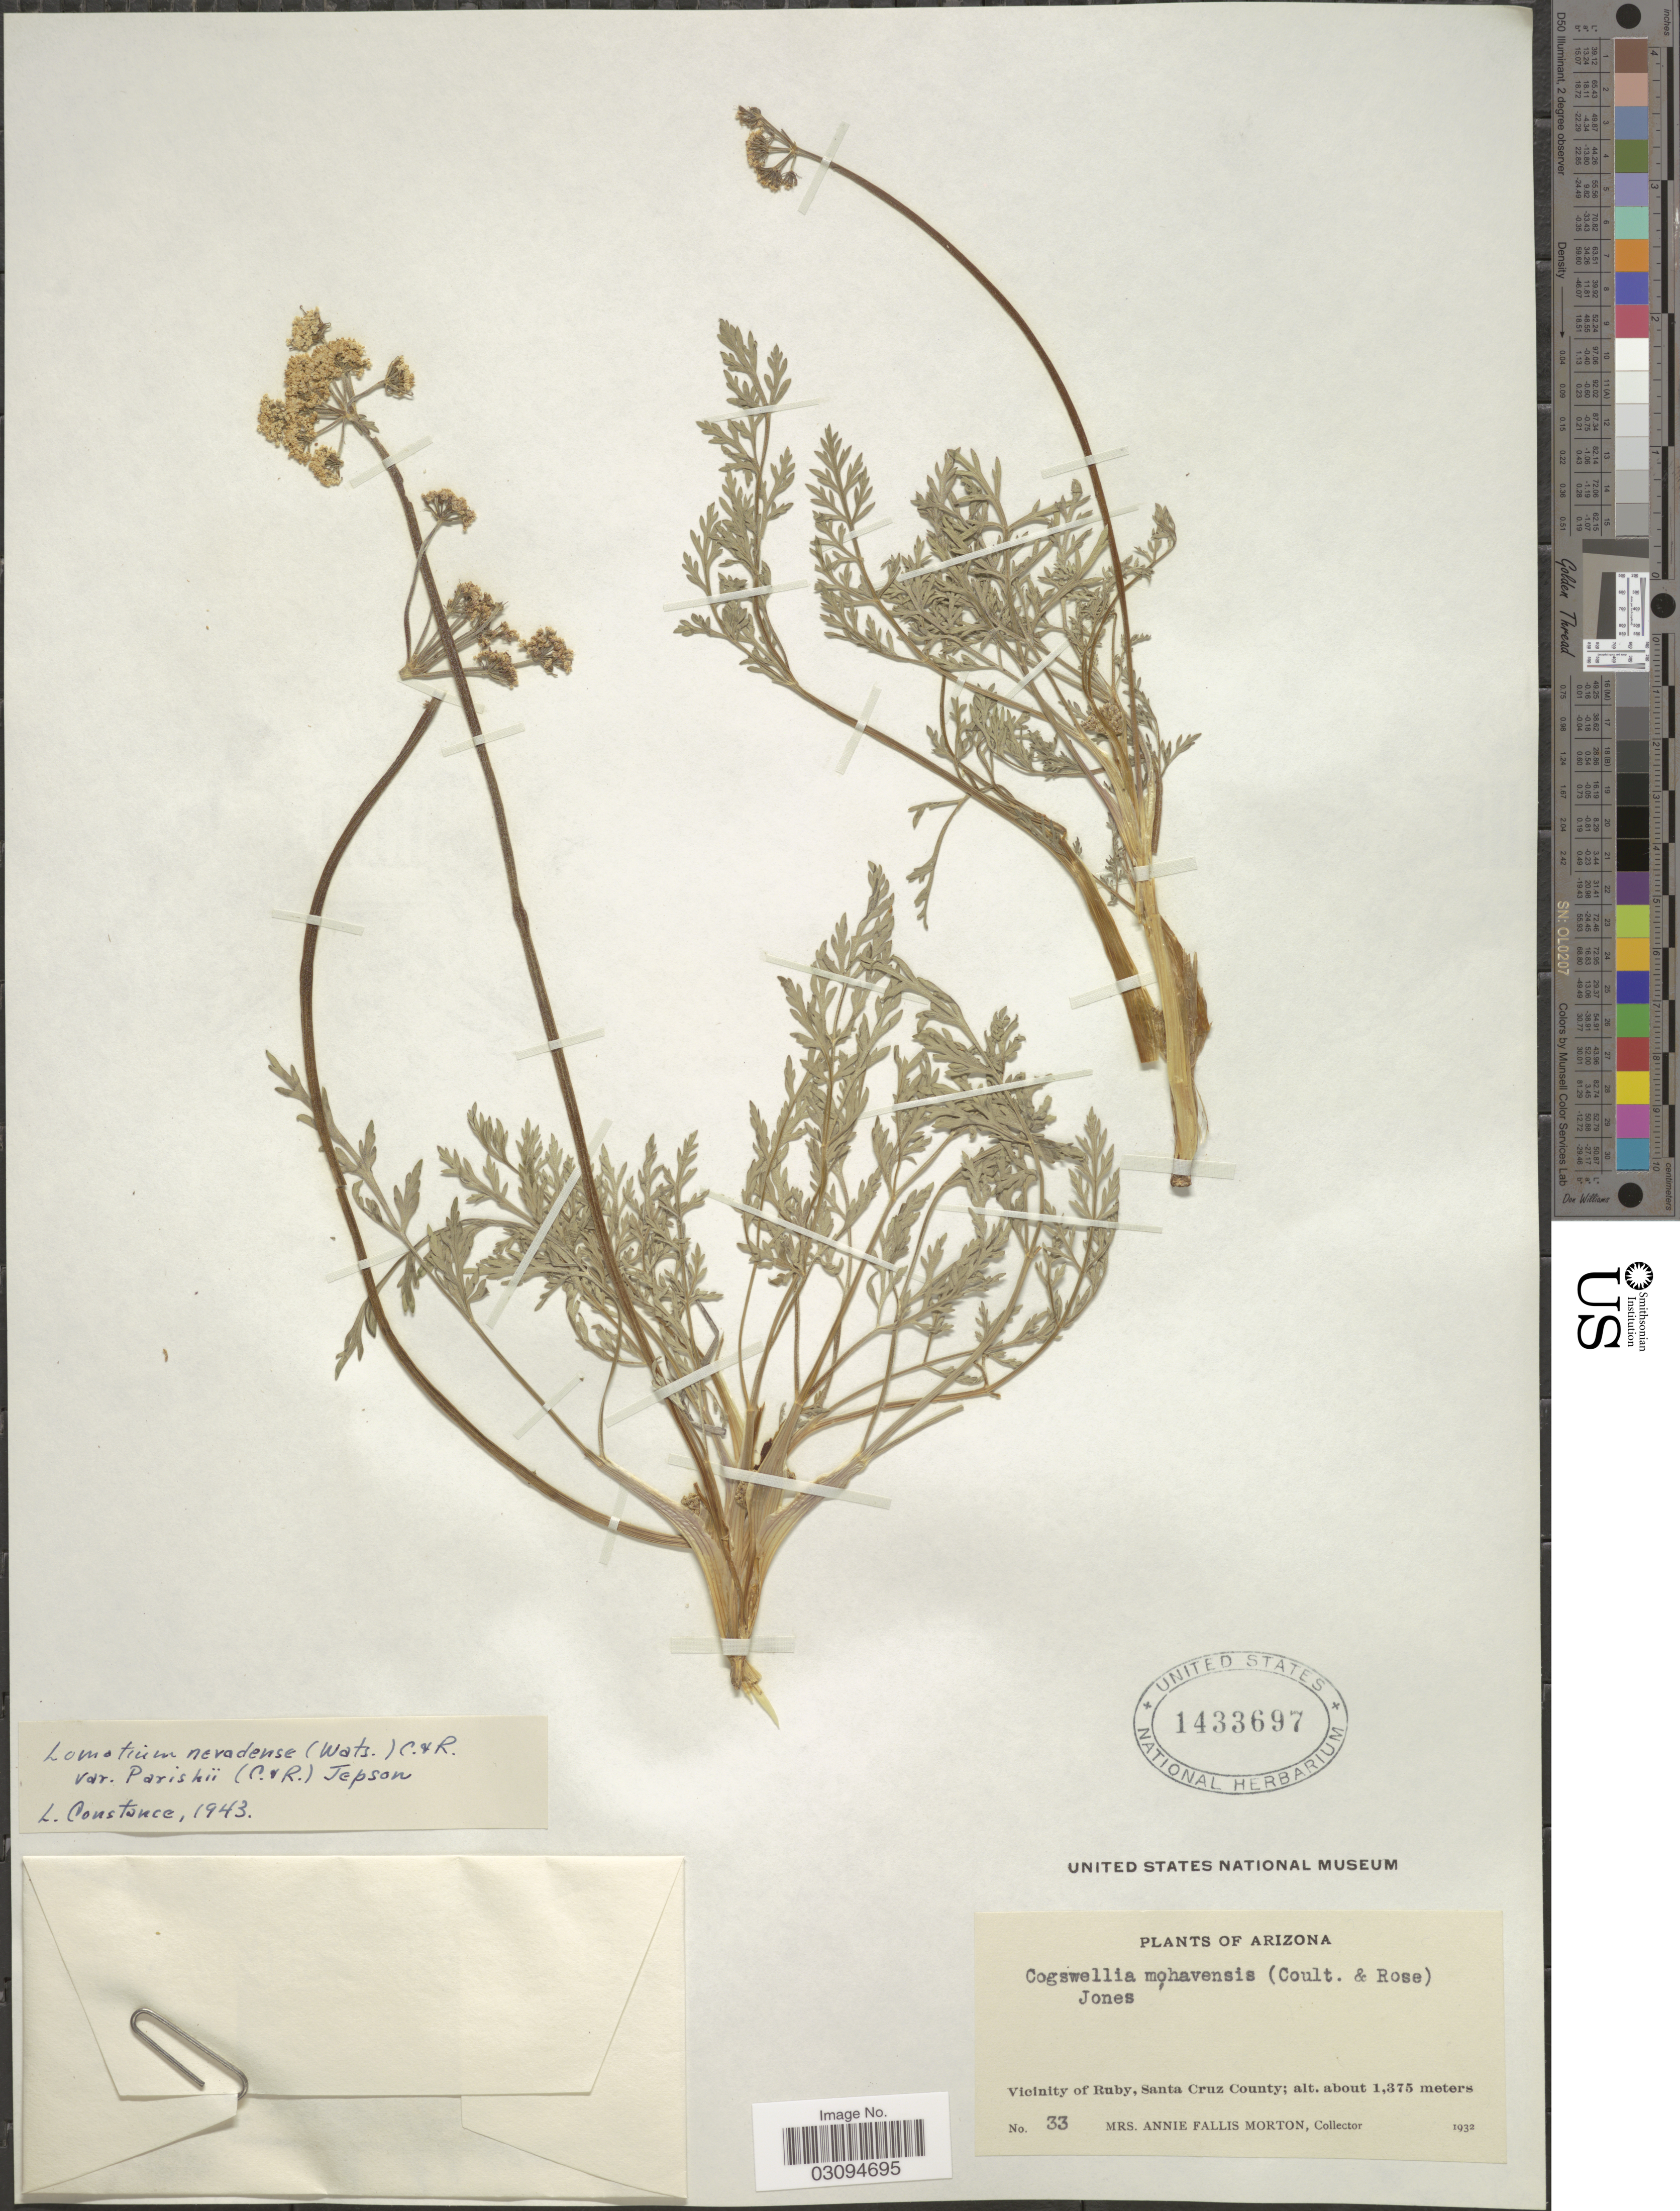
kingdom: Plantae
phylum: Tracheophyta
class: Magnoliopsida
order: Apiales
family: Apiaceae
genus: Lomatium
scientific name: Lomatium nevadense var. parishii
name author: (J.M. Coult. & Rose) Jeps.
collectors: A. F. Morton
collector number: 33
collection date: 1932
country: United States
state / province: Arizona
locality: Vicinity of Ruby, Santa Cruz County.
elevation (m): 1375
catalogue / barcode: US 1433697